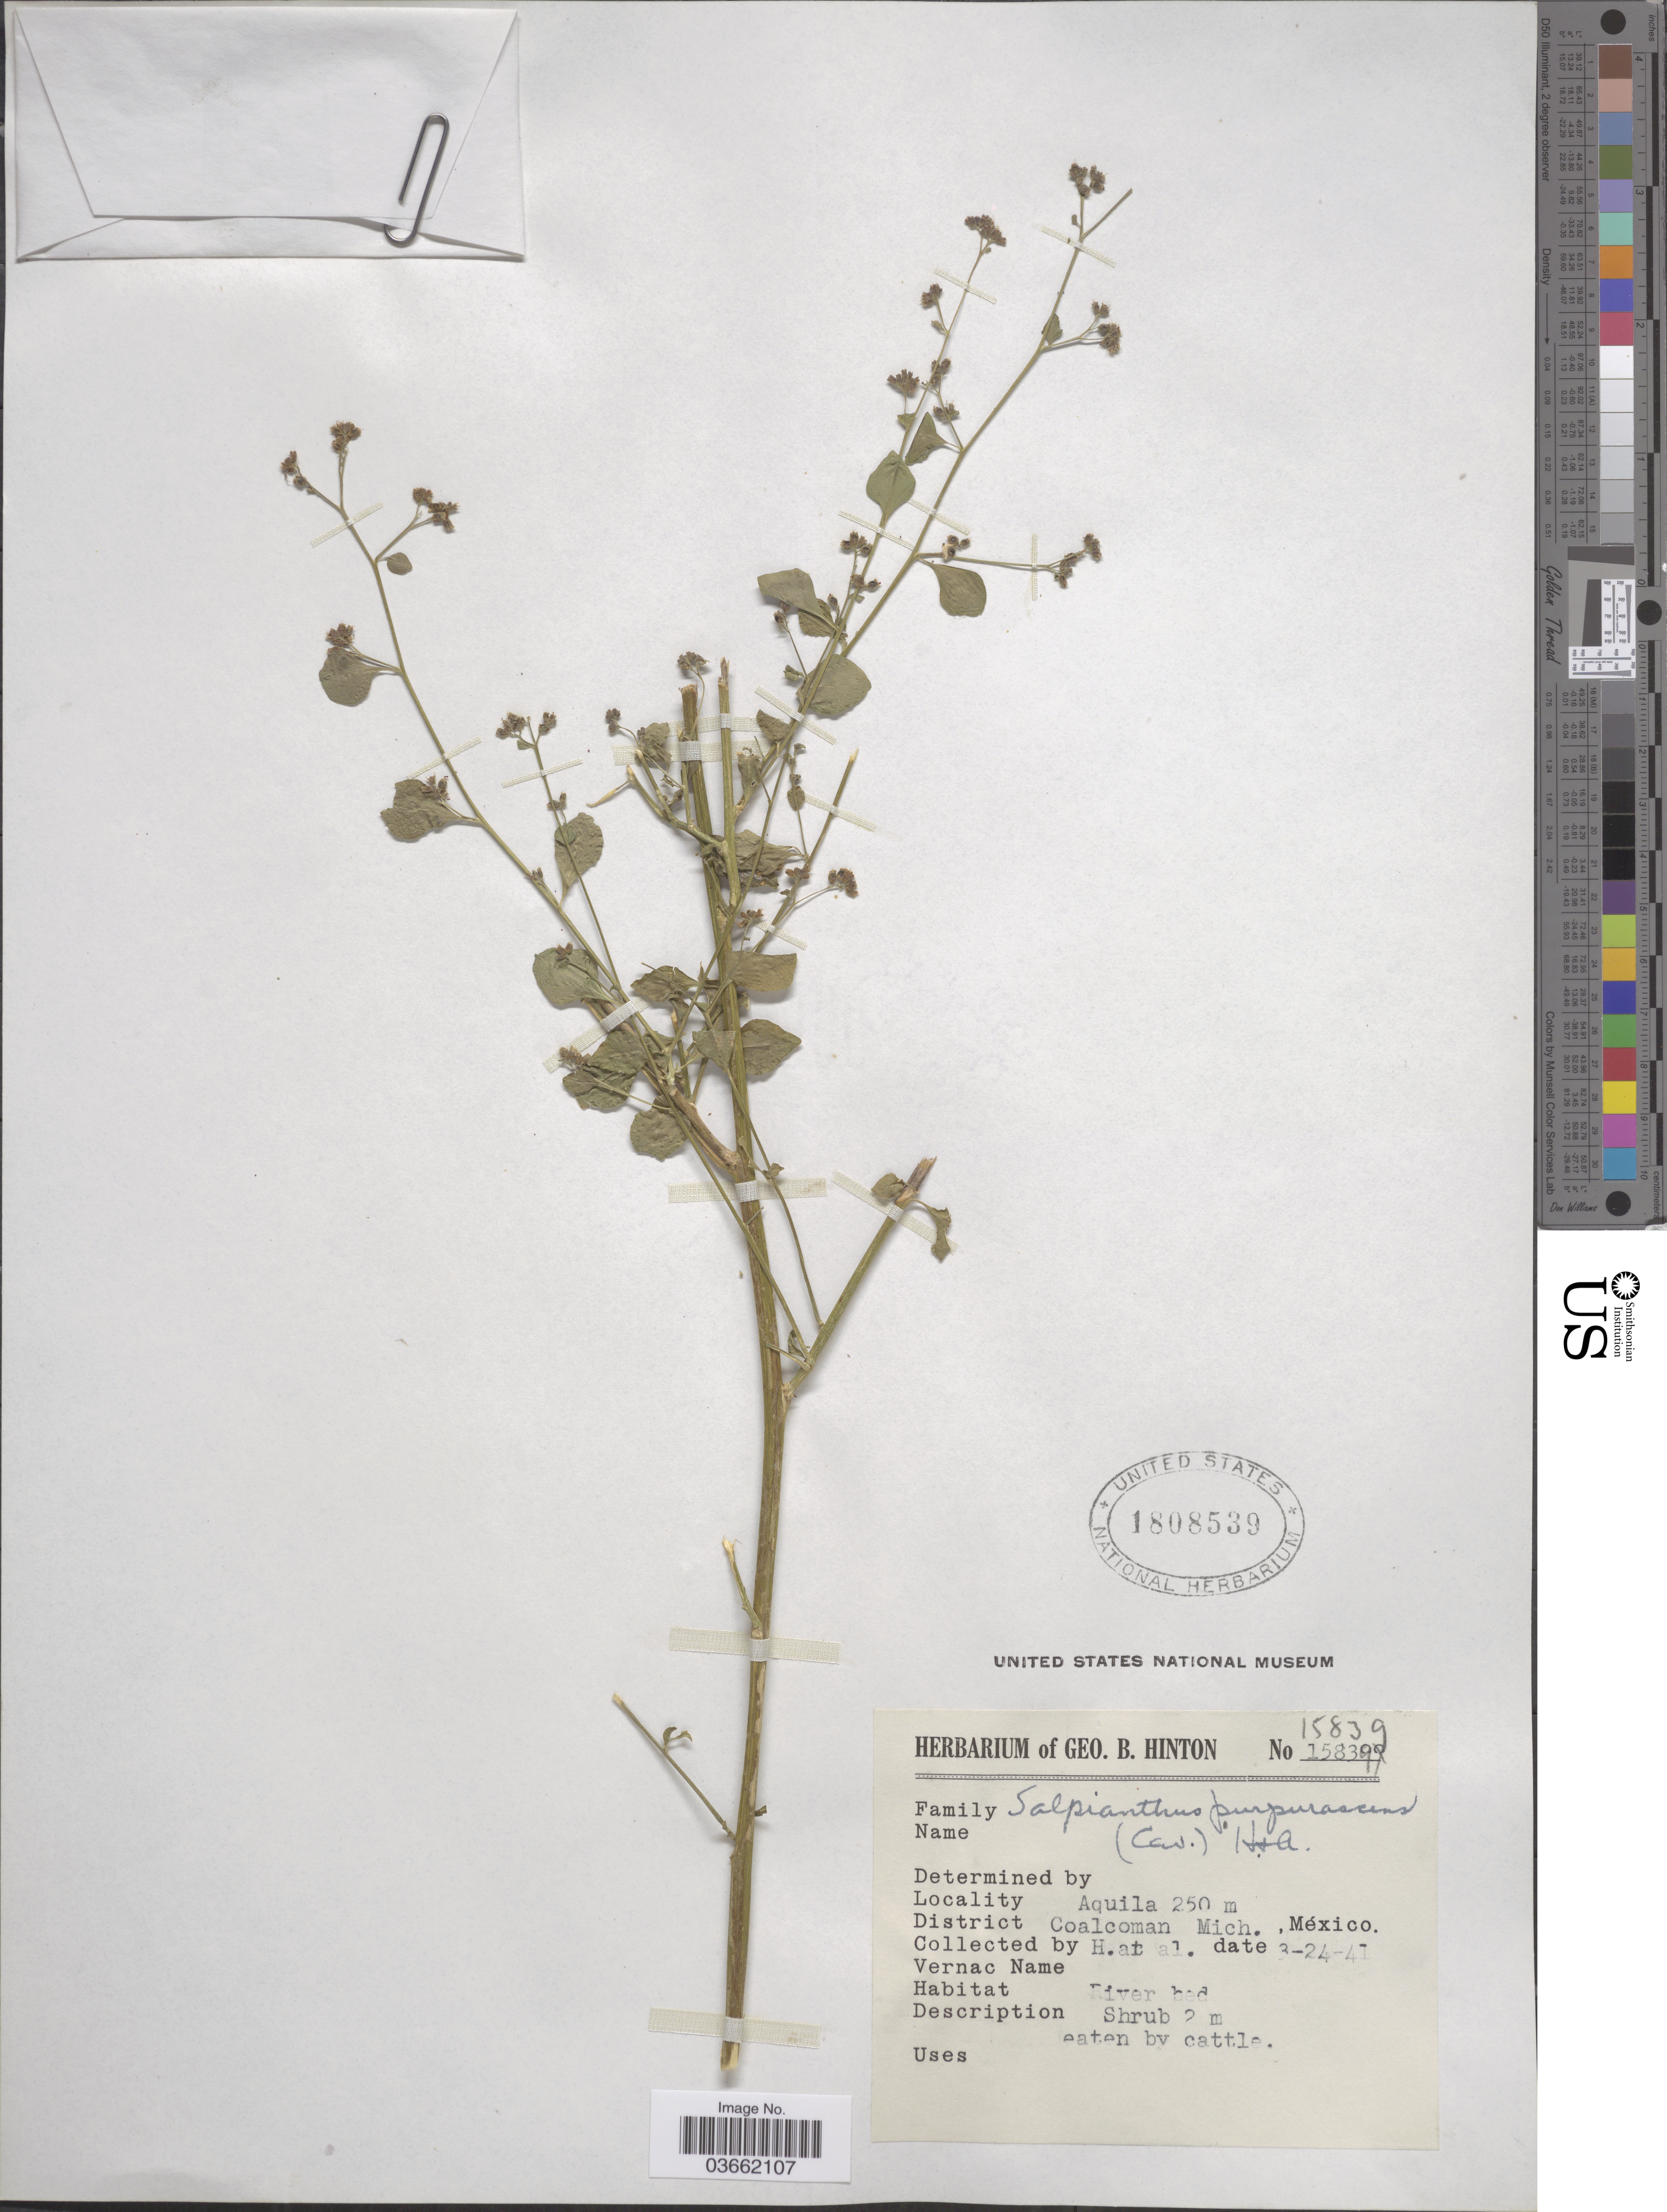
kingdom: Plantae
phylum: Tracheophyta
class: Magnoliopsida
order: Caryophyllales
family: Nyctaginaceae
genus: Salpianthus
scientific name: Salpianthus purpurascens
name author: (Cav. ex Lag.) Hook. & Arn.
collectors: G. B. Hinton & et al.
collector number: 15839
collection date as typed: Transcribed d/m/y: 24/3/41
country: Mexico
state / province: Michoacán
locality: Aquila. District Coalcoman.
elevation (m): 250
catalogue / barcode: US 1808539